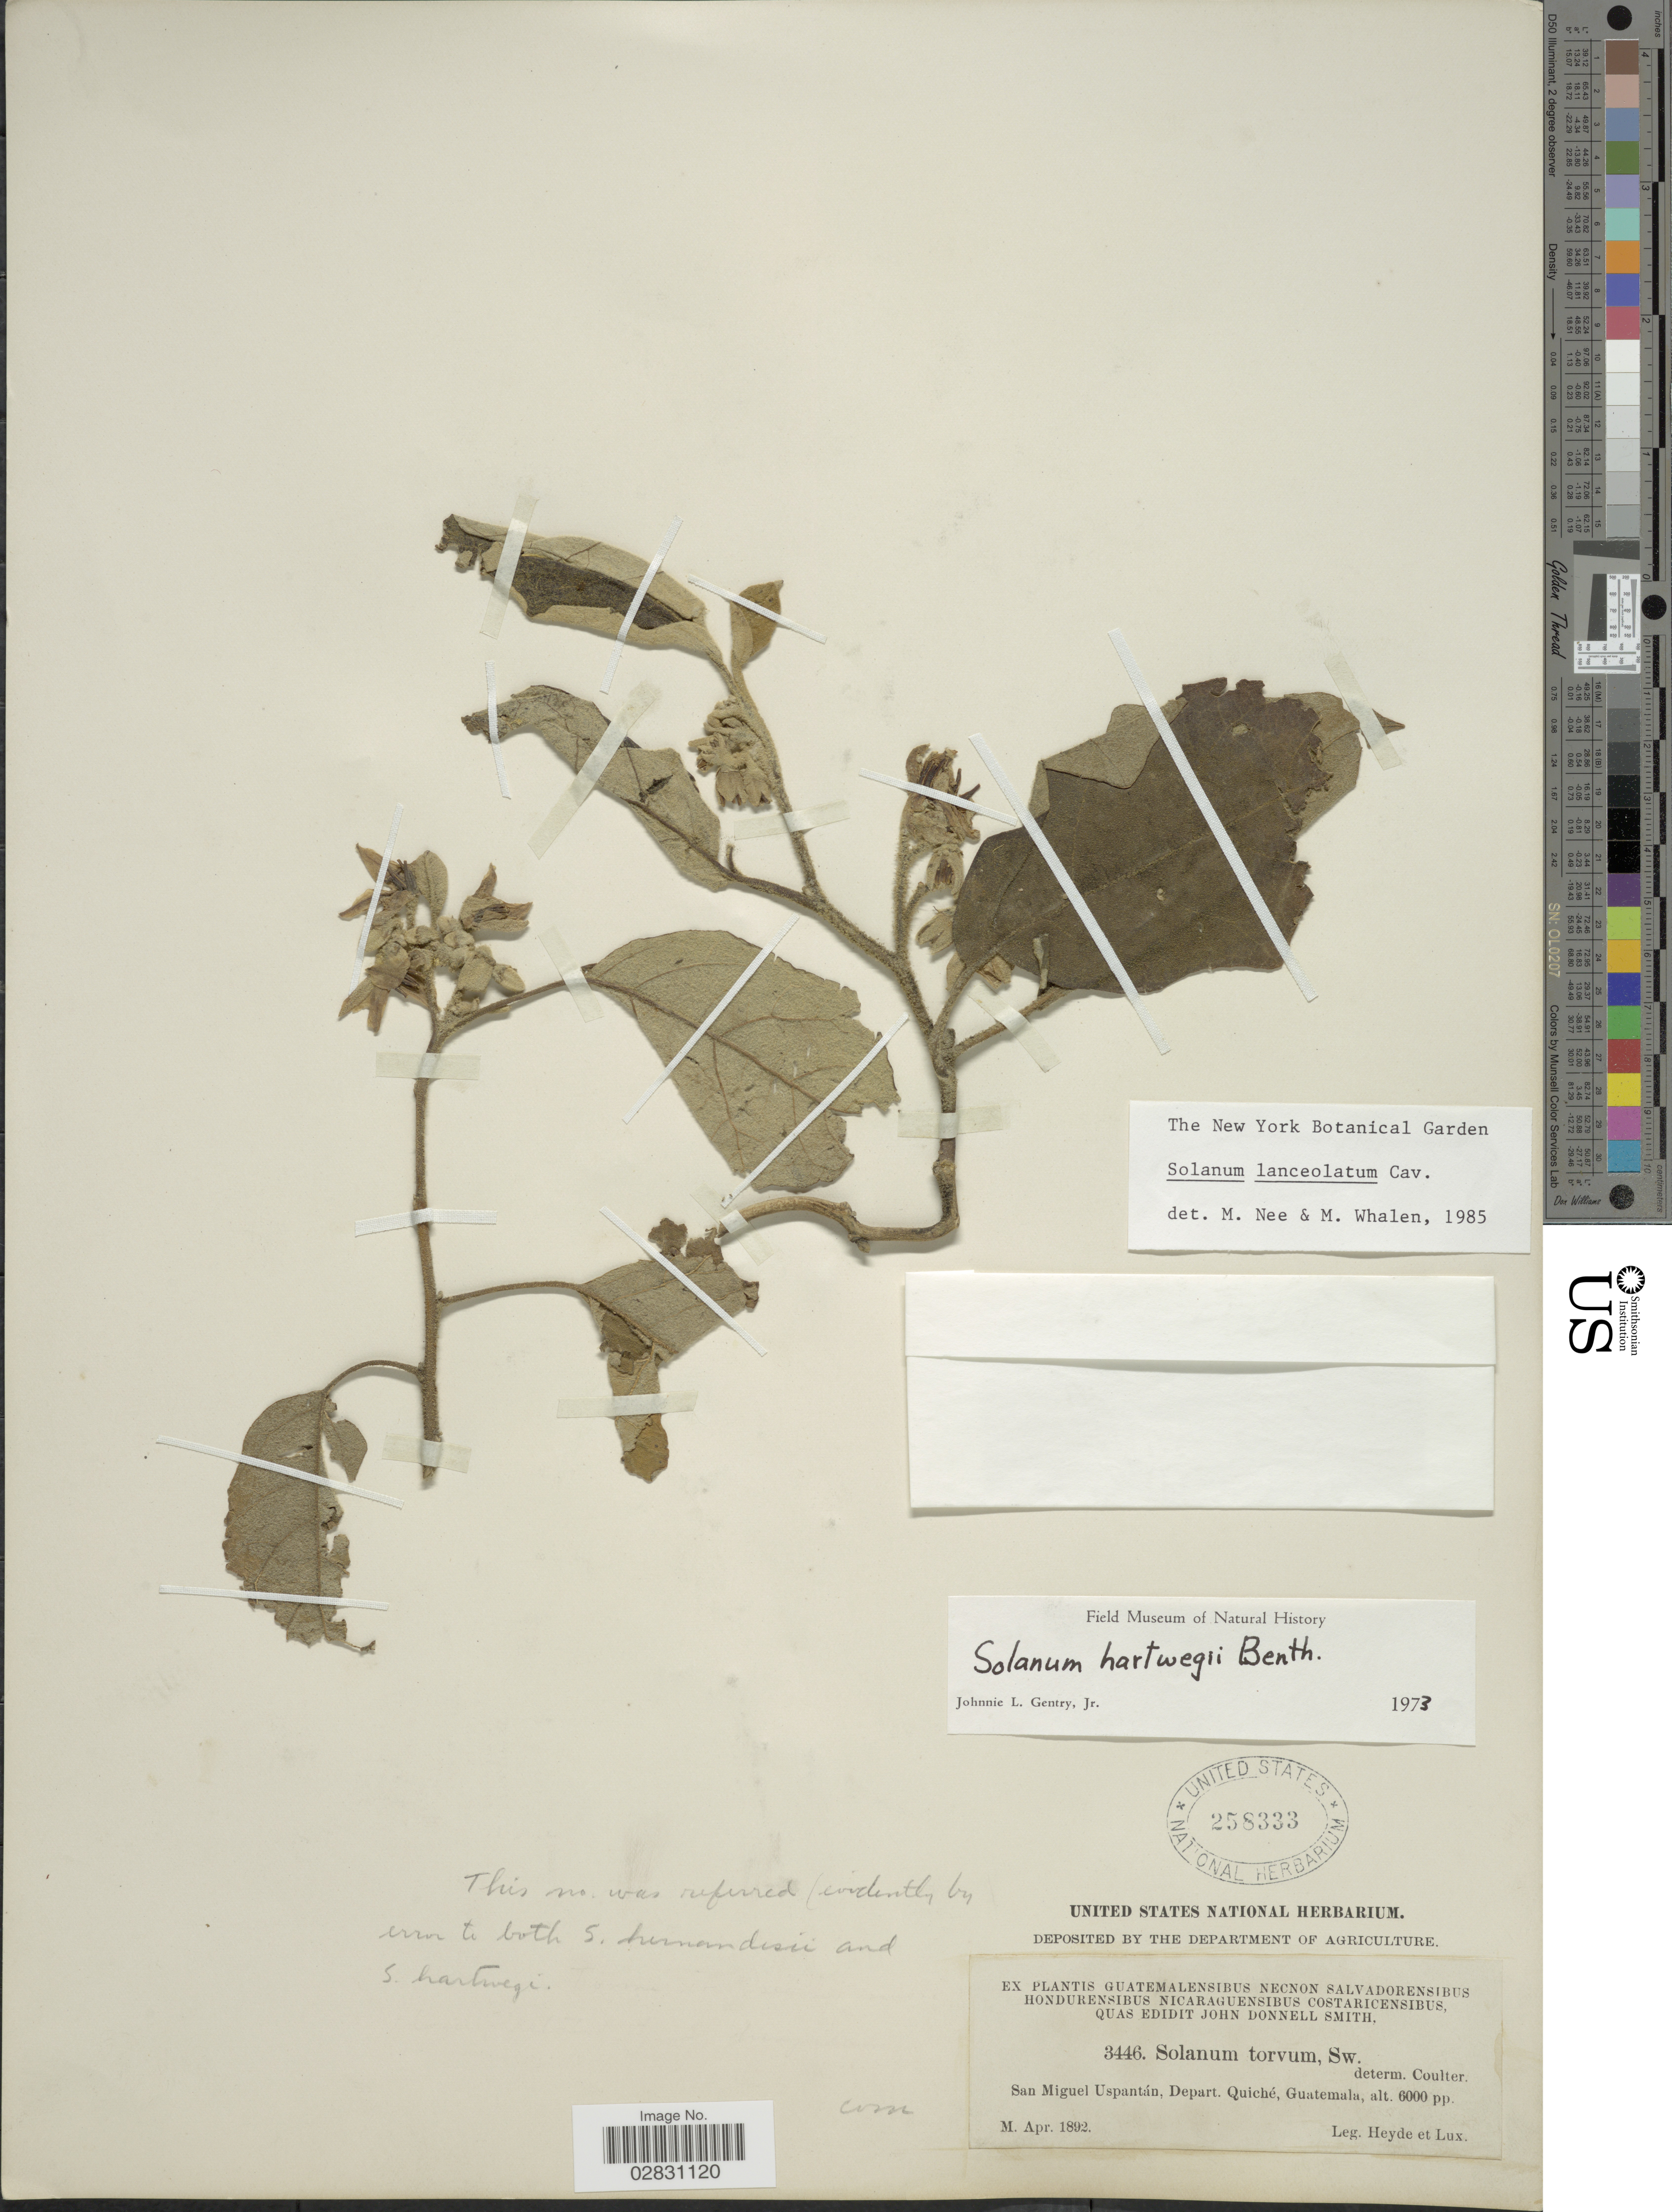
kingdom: Plantae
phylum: Tracheophyta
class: Magnoliopsida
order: Solanales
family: Solanaceae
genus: Solanum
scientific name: Solanum lanceolatum Berthault, nom. illeg.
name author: Berthault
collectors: Heyde & Lux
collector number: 3446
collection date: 1892-04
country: Guatemala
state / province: El Quiché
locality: San Miguel Uspantán, Depart. Quiché.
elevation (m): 1829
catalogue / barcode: US 258333